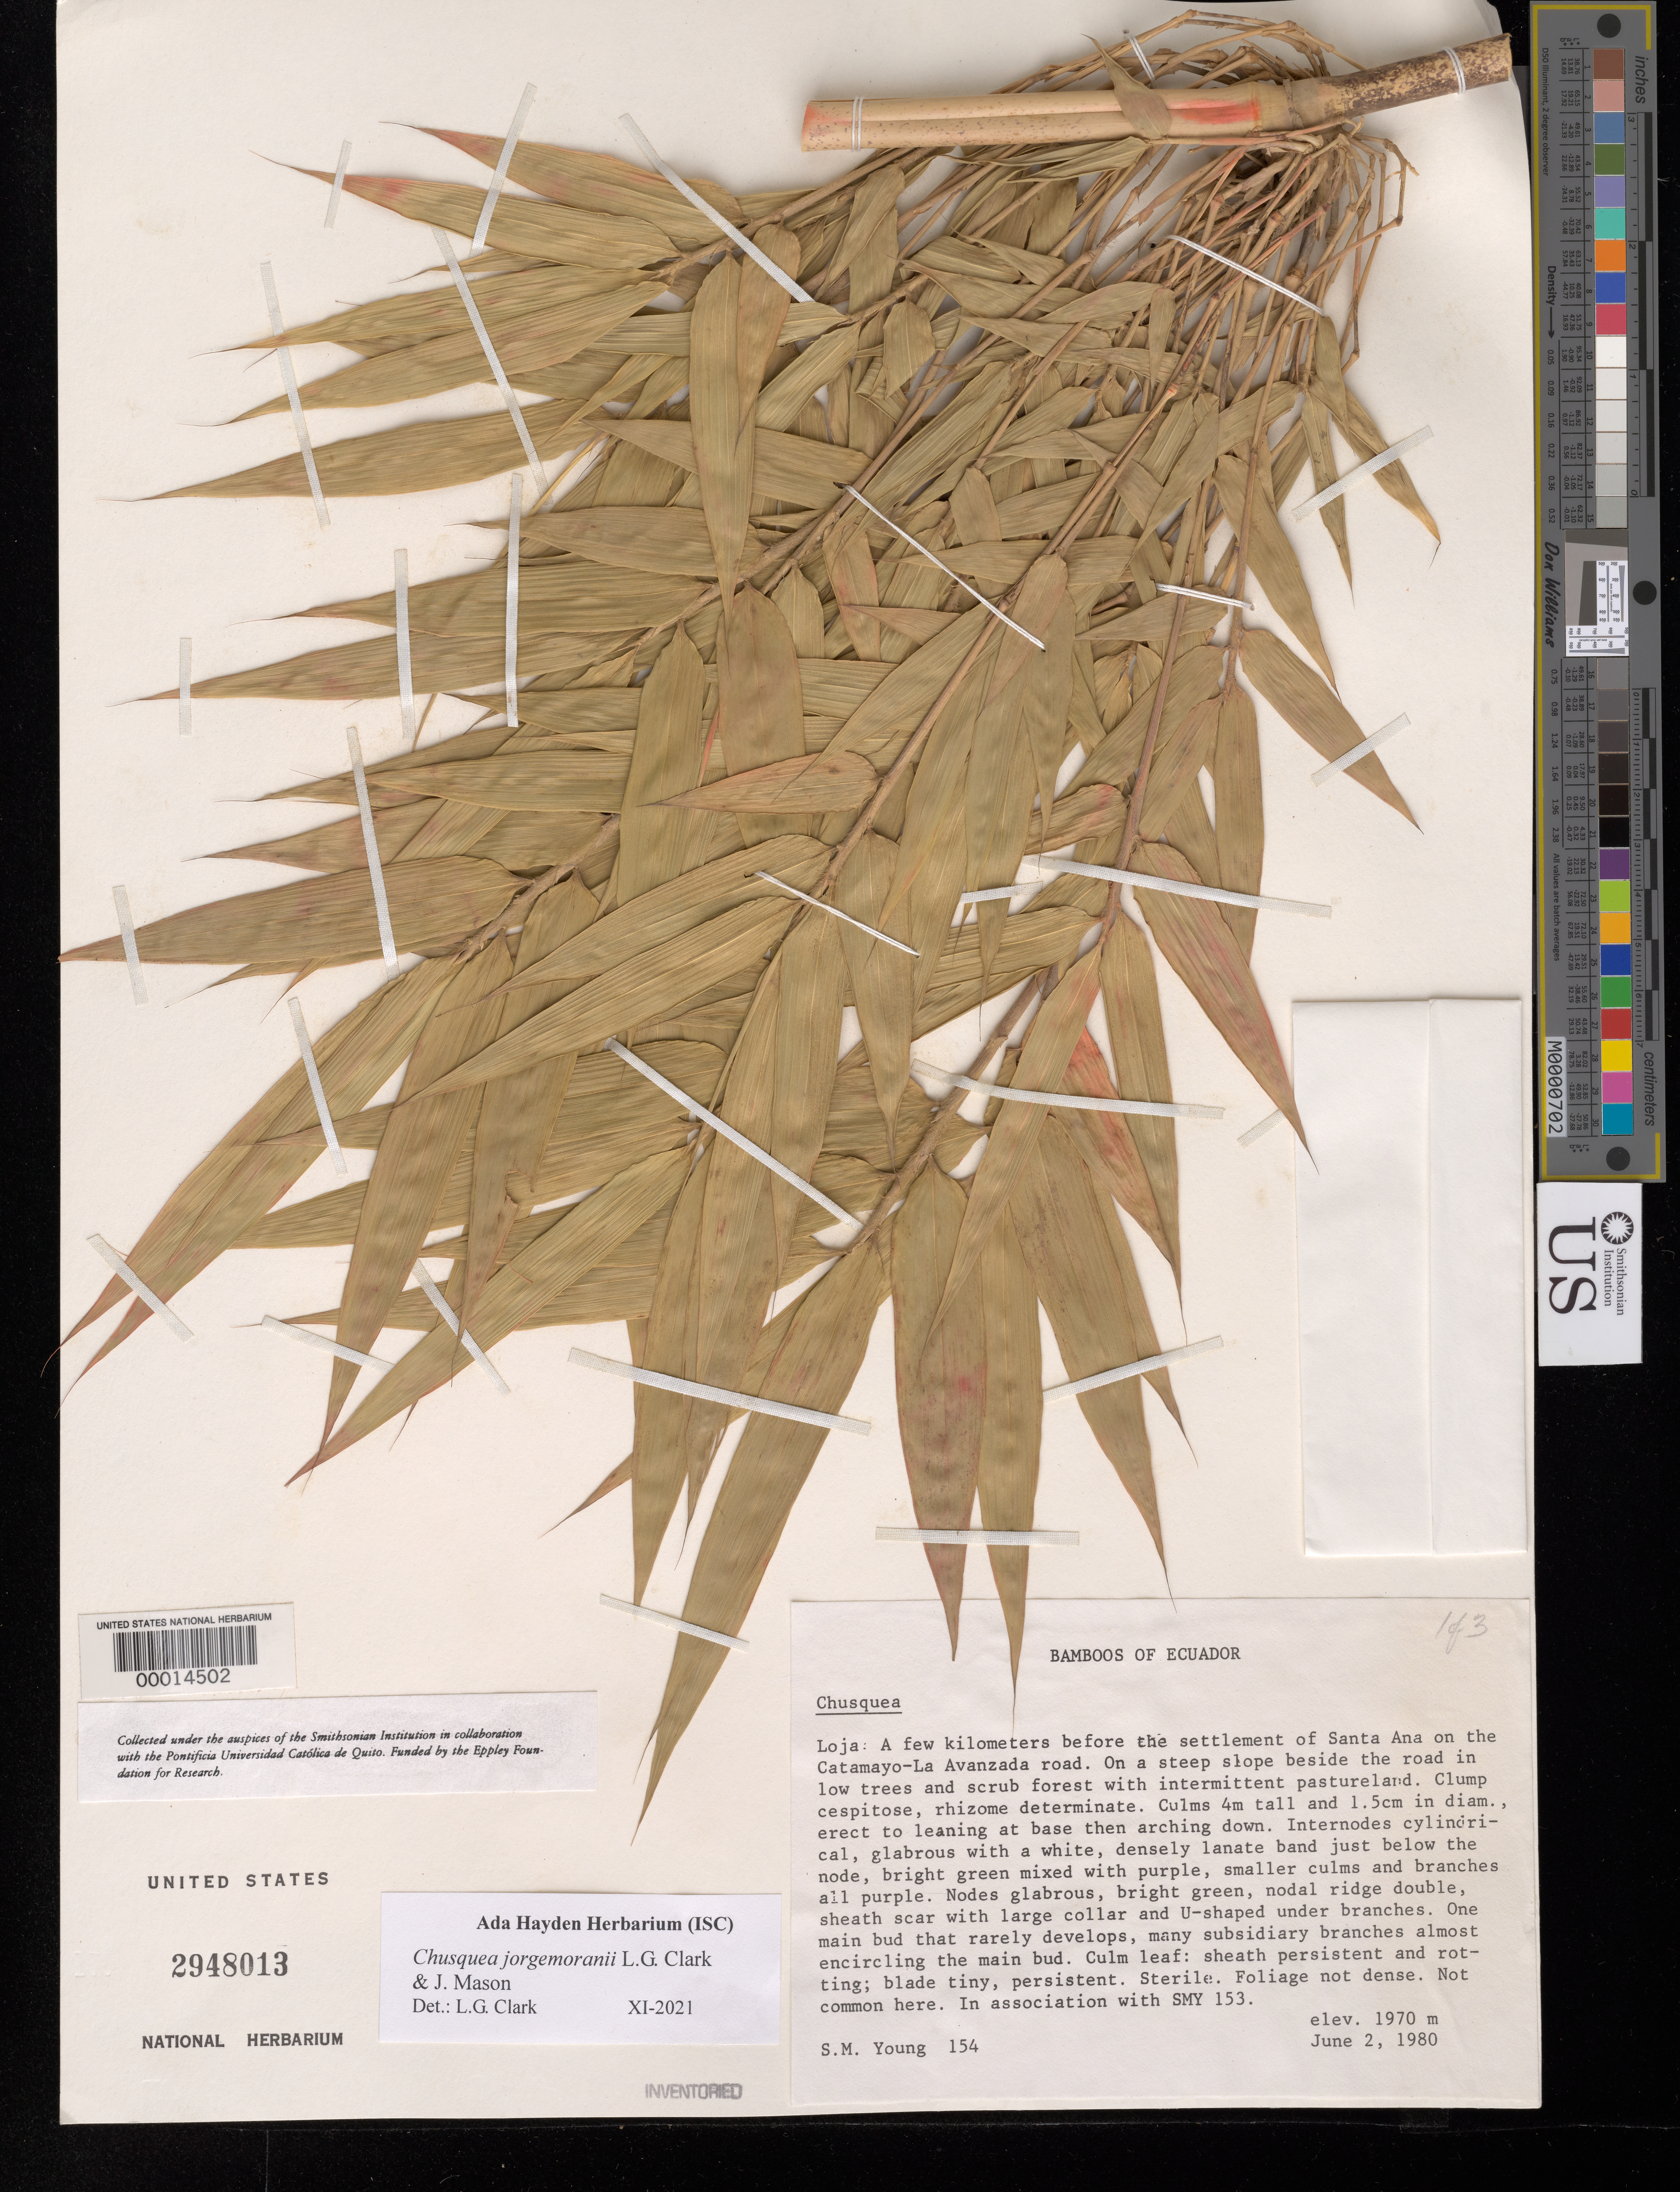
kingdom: Plantae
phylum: Tracheophyta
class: Liliopsida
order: Poales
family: Poaceae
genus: Chusquea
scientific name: Chusquea jorgemoranii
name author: L.G. Clark & J.J.Mason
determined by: Clark, Lynn G., (ISC), Iowa State University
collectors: S. Young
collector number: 154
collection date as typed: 02 Jun 1980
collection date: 1980-06-02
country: Ecuador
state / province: Loja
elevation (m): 1970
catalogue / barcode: US 2948013